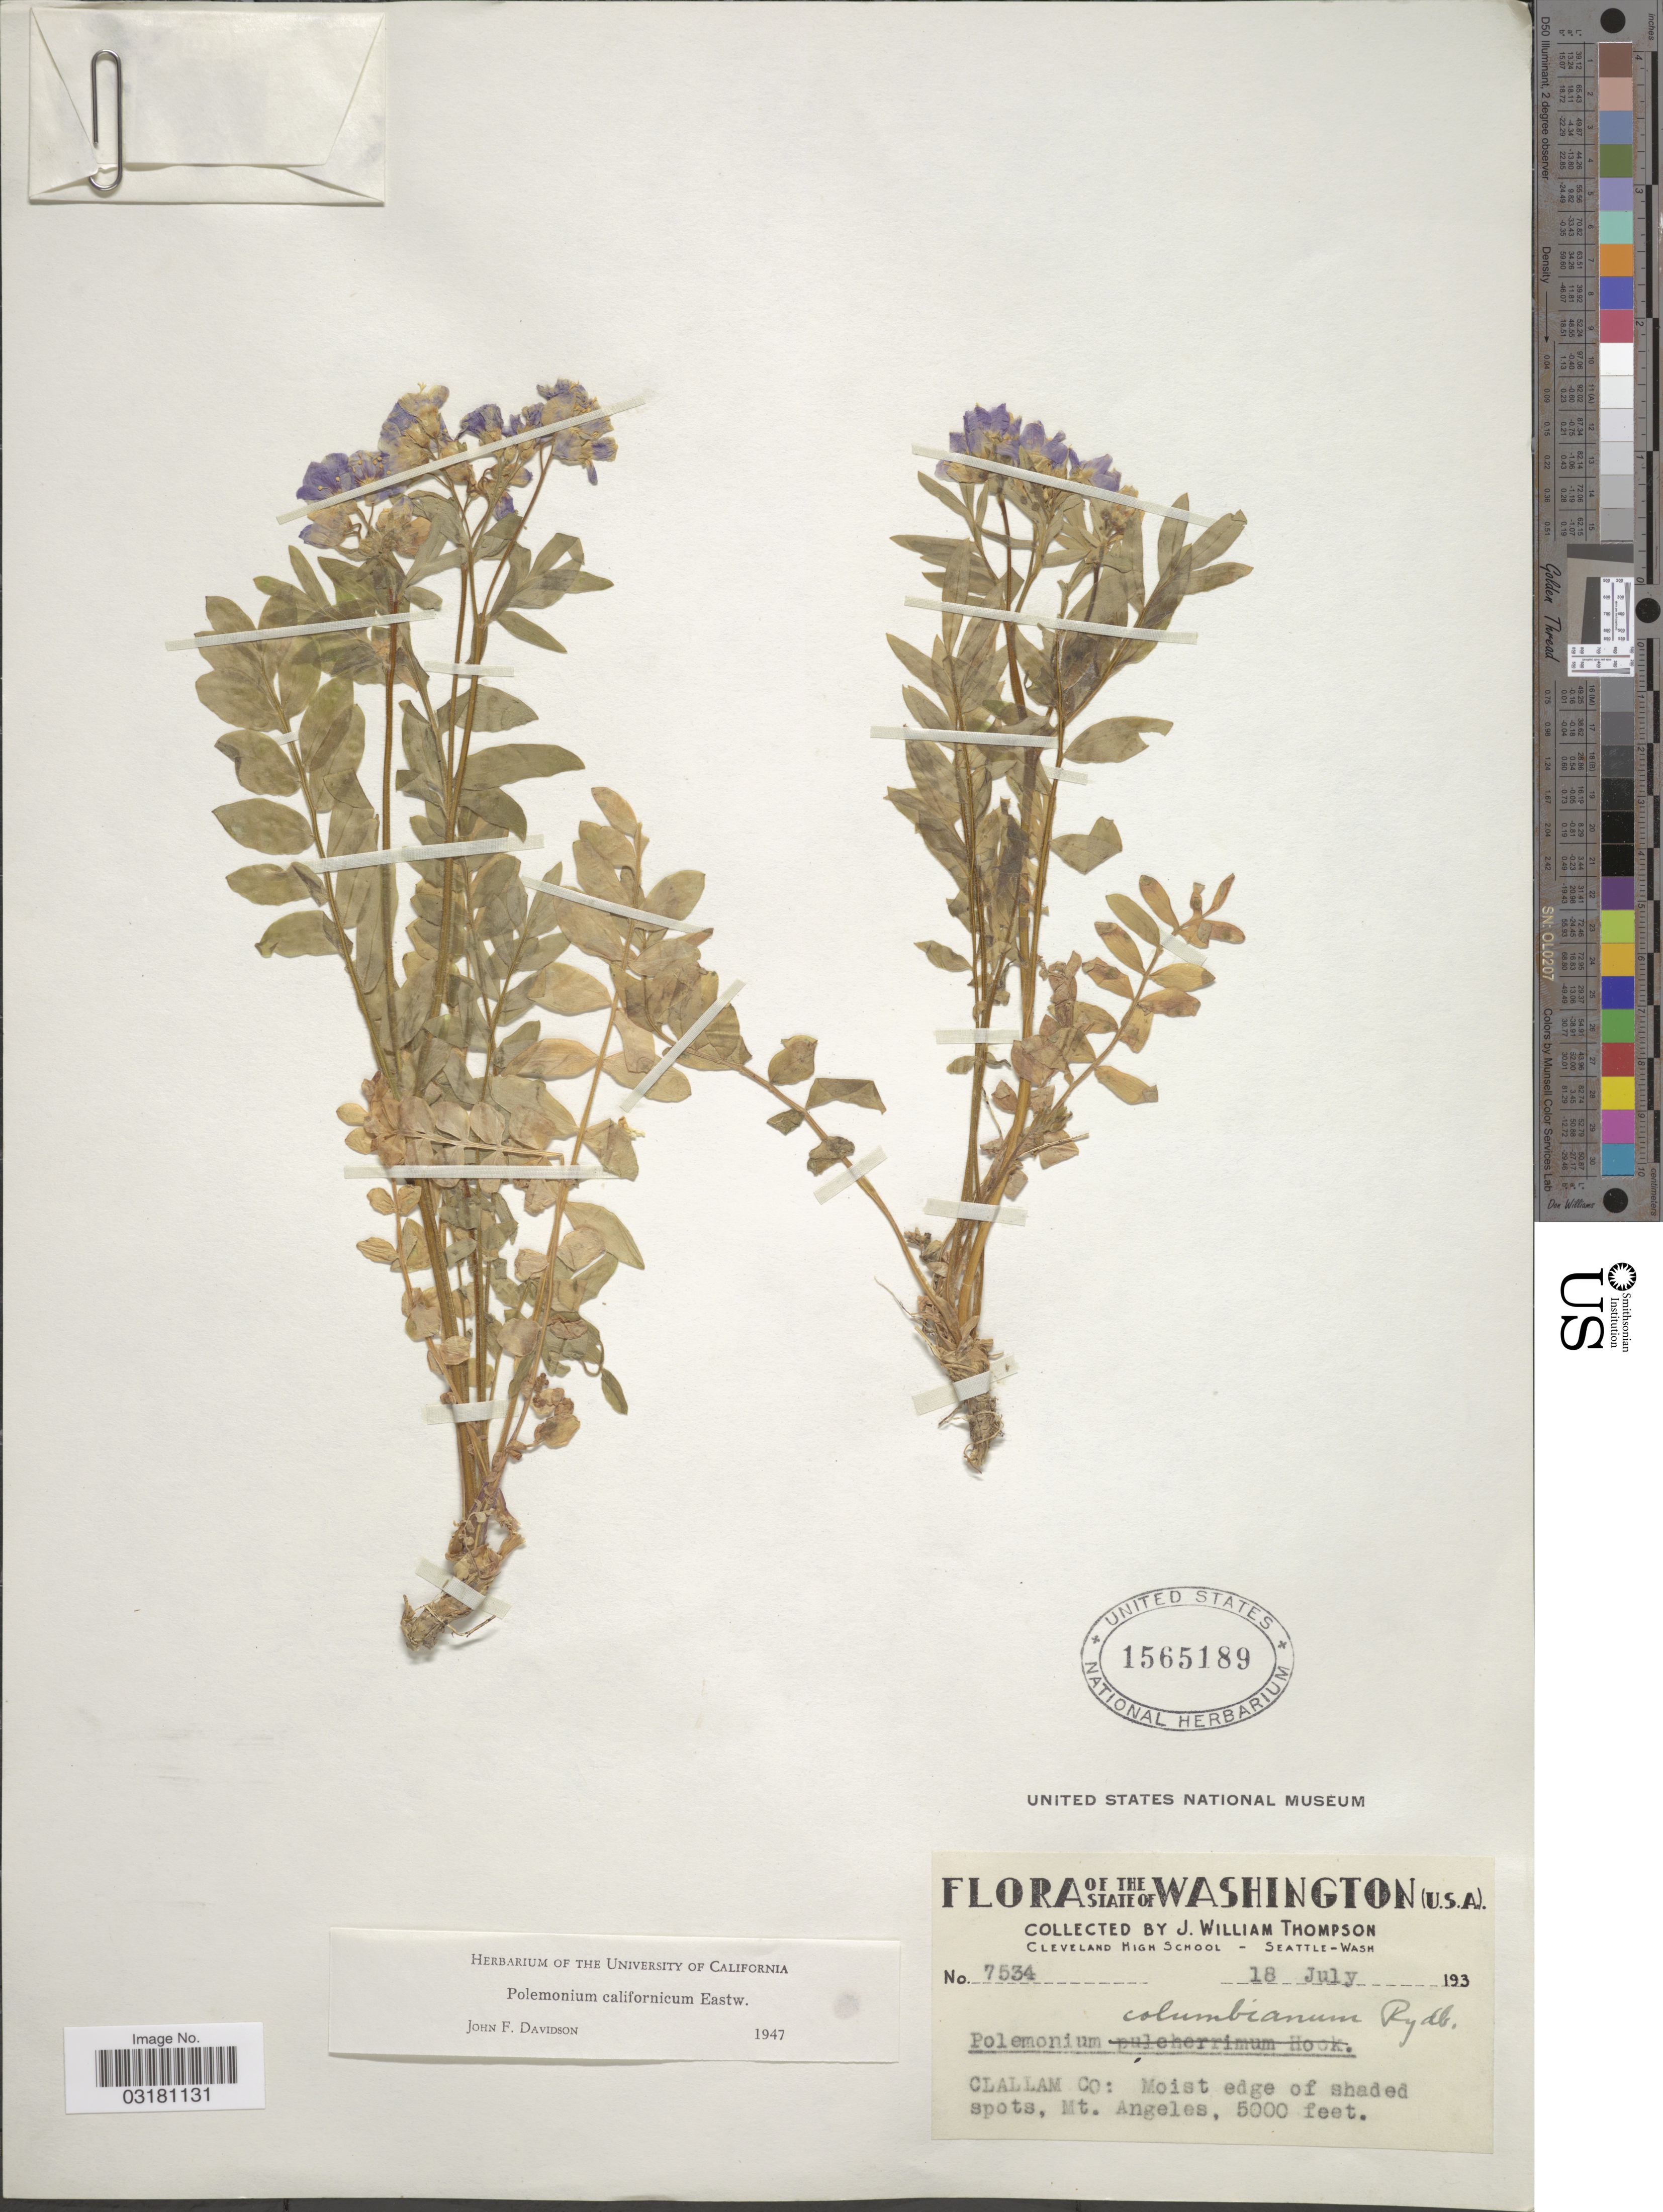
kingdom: Plantae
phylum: Tracheophyta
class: Magnoliopsida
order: Ericales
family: Polemoniaceae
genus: Polemonium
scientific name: Polemonium californicum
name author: Eastw.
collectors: J. W. Thompson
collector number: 7534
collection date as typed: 18 July 193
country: United States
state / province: Washington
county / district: Clallam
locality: Clallam Co: Moist edge of shaded spots, Mt. Angeles.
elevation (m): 1524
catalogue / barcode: US 1565189